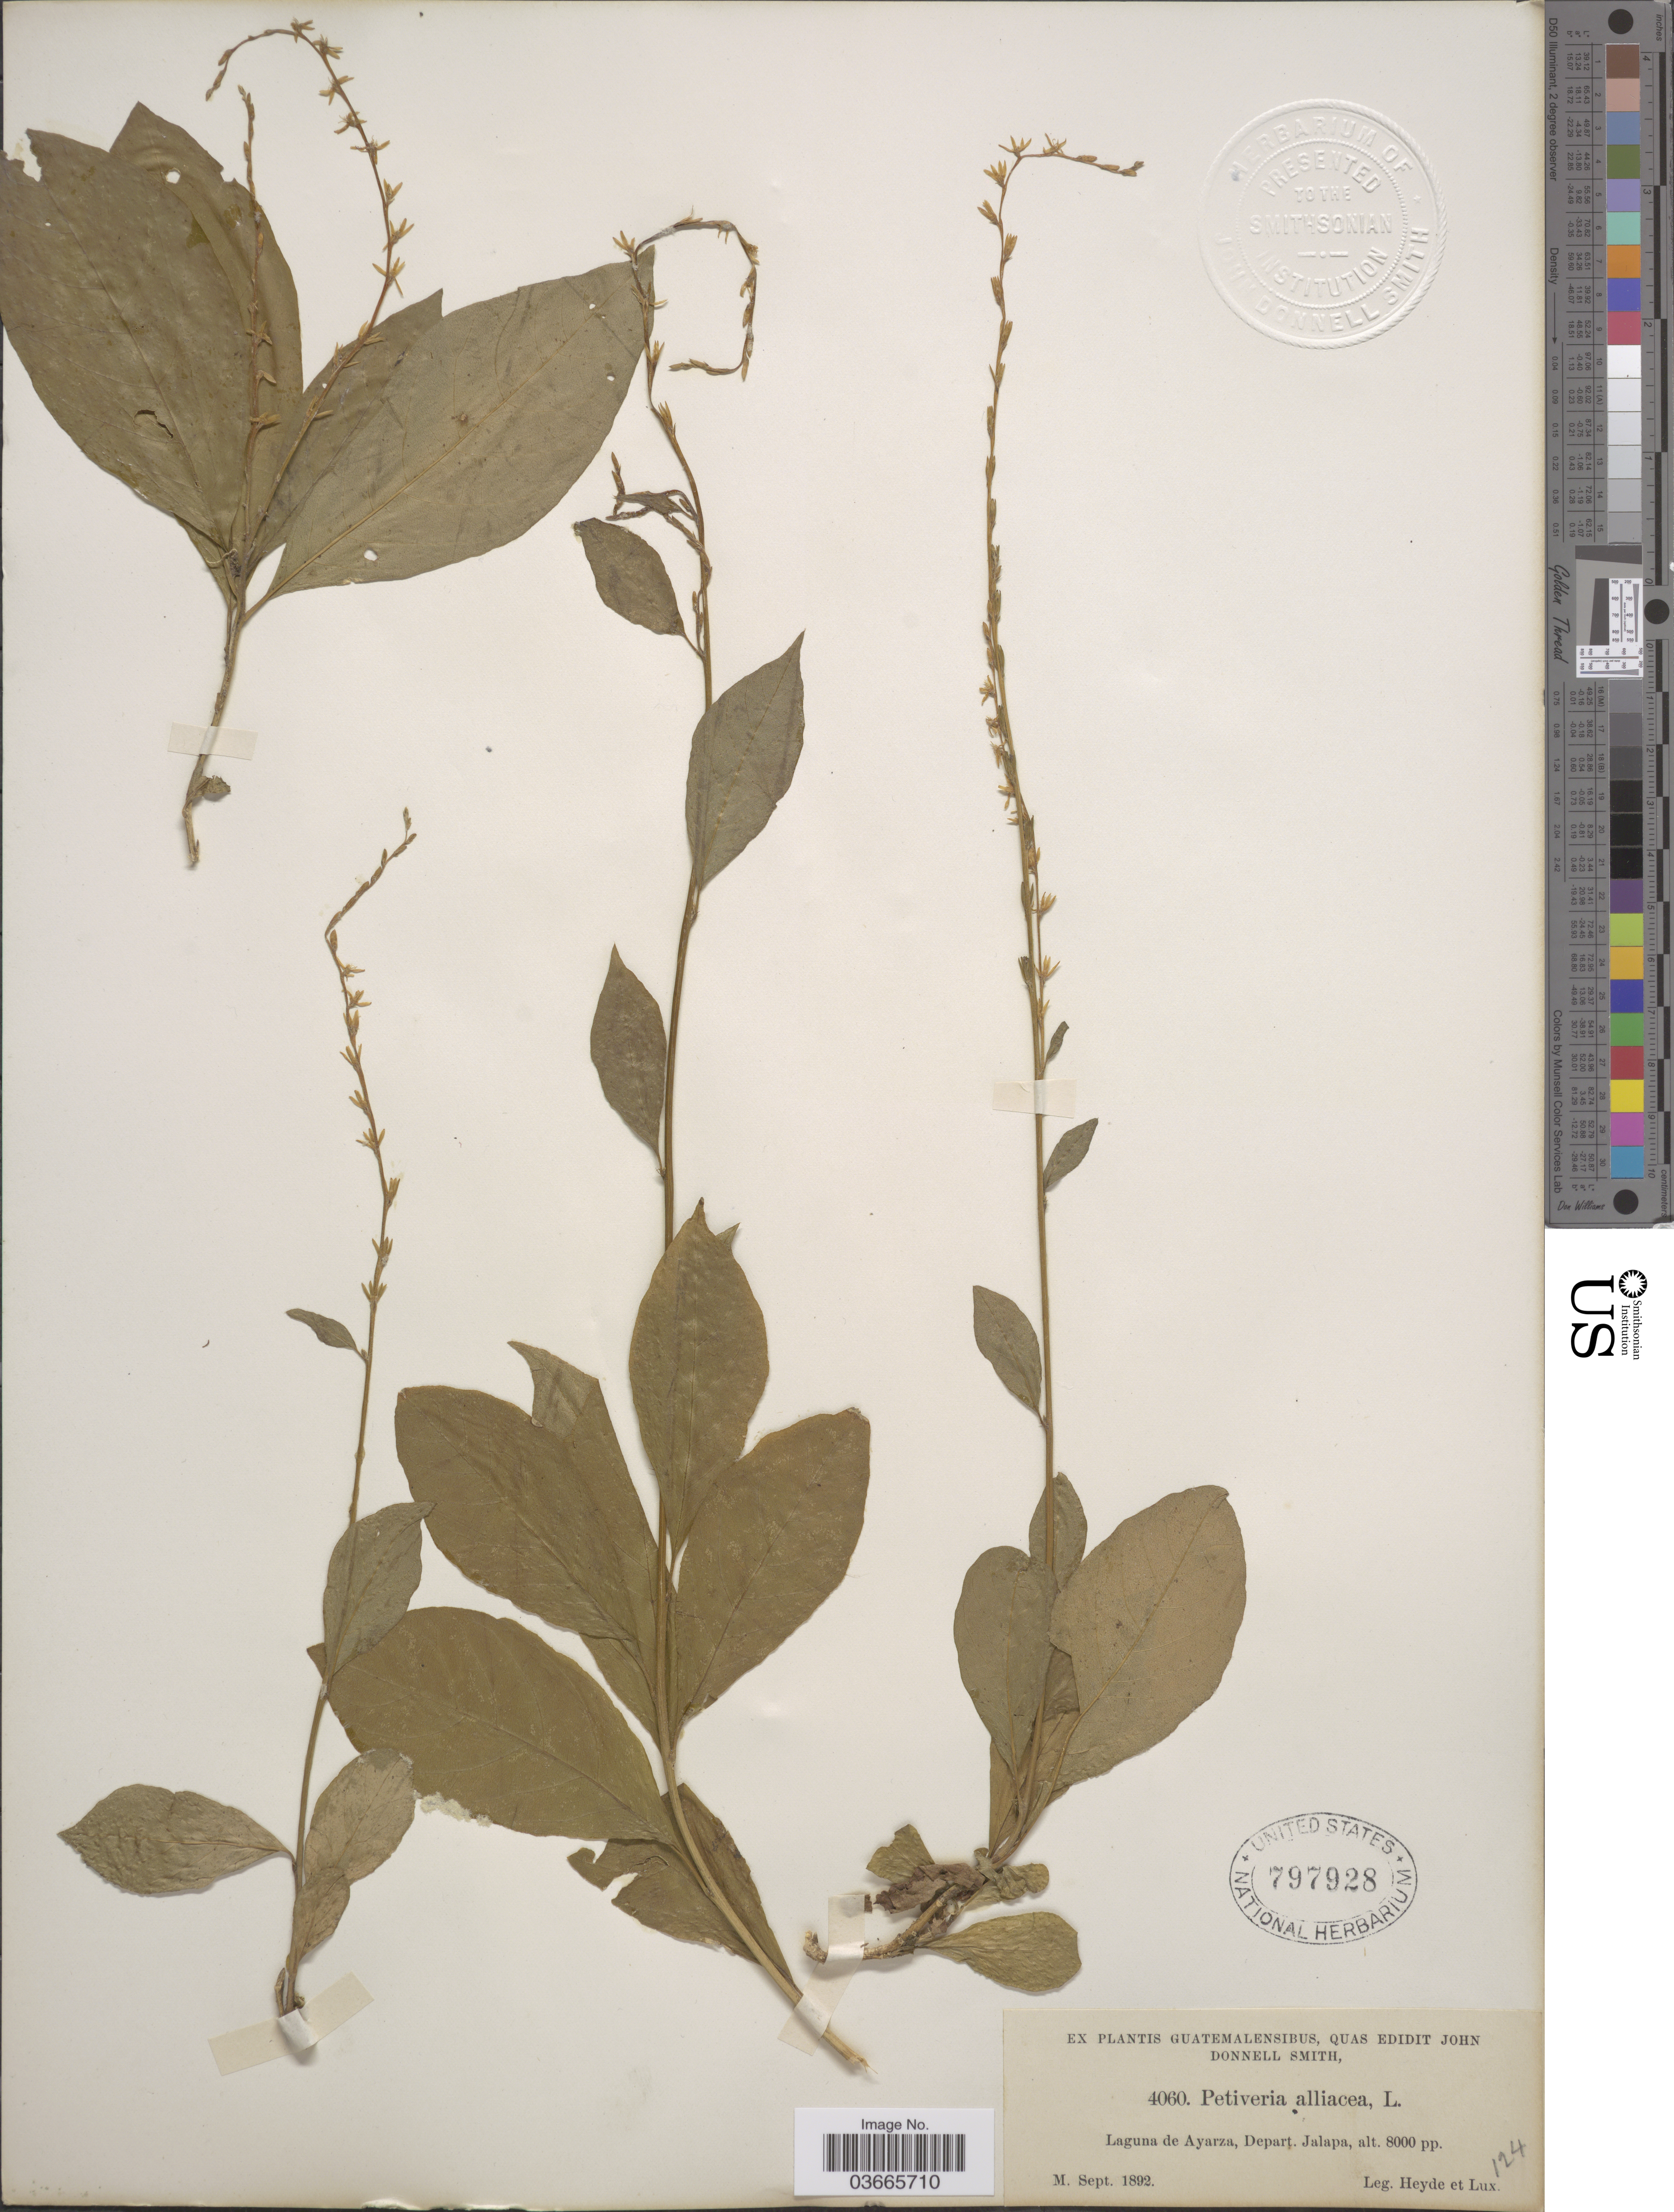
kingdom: Plantae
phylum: Tracheophyta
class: Magnoliopsida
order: Caryophyllales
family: Phytolaccaceae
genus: Petiveria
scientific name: Petiveria alliacea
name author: L.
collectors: Heyde & Lux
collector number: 4060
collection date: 1892-09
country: Guatemala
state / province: Jalapa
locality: Laguna de Ayarza, Depart. Jalapa.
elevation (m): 2438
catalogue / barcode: US 797928